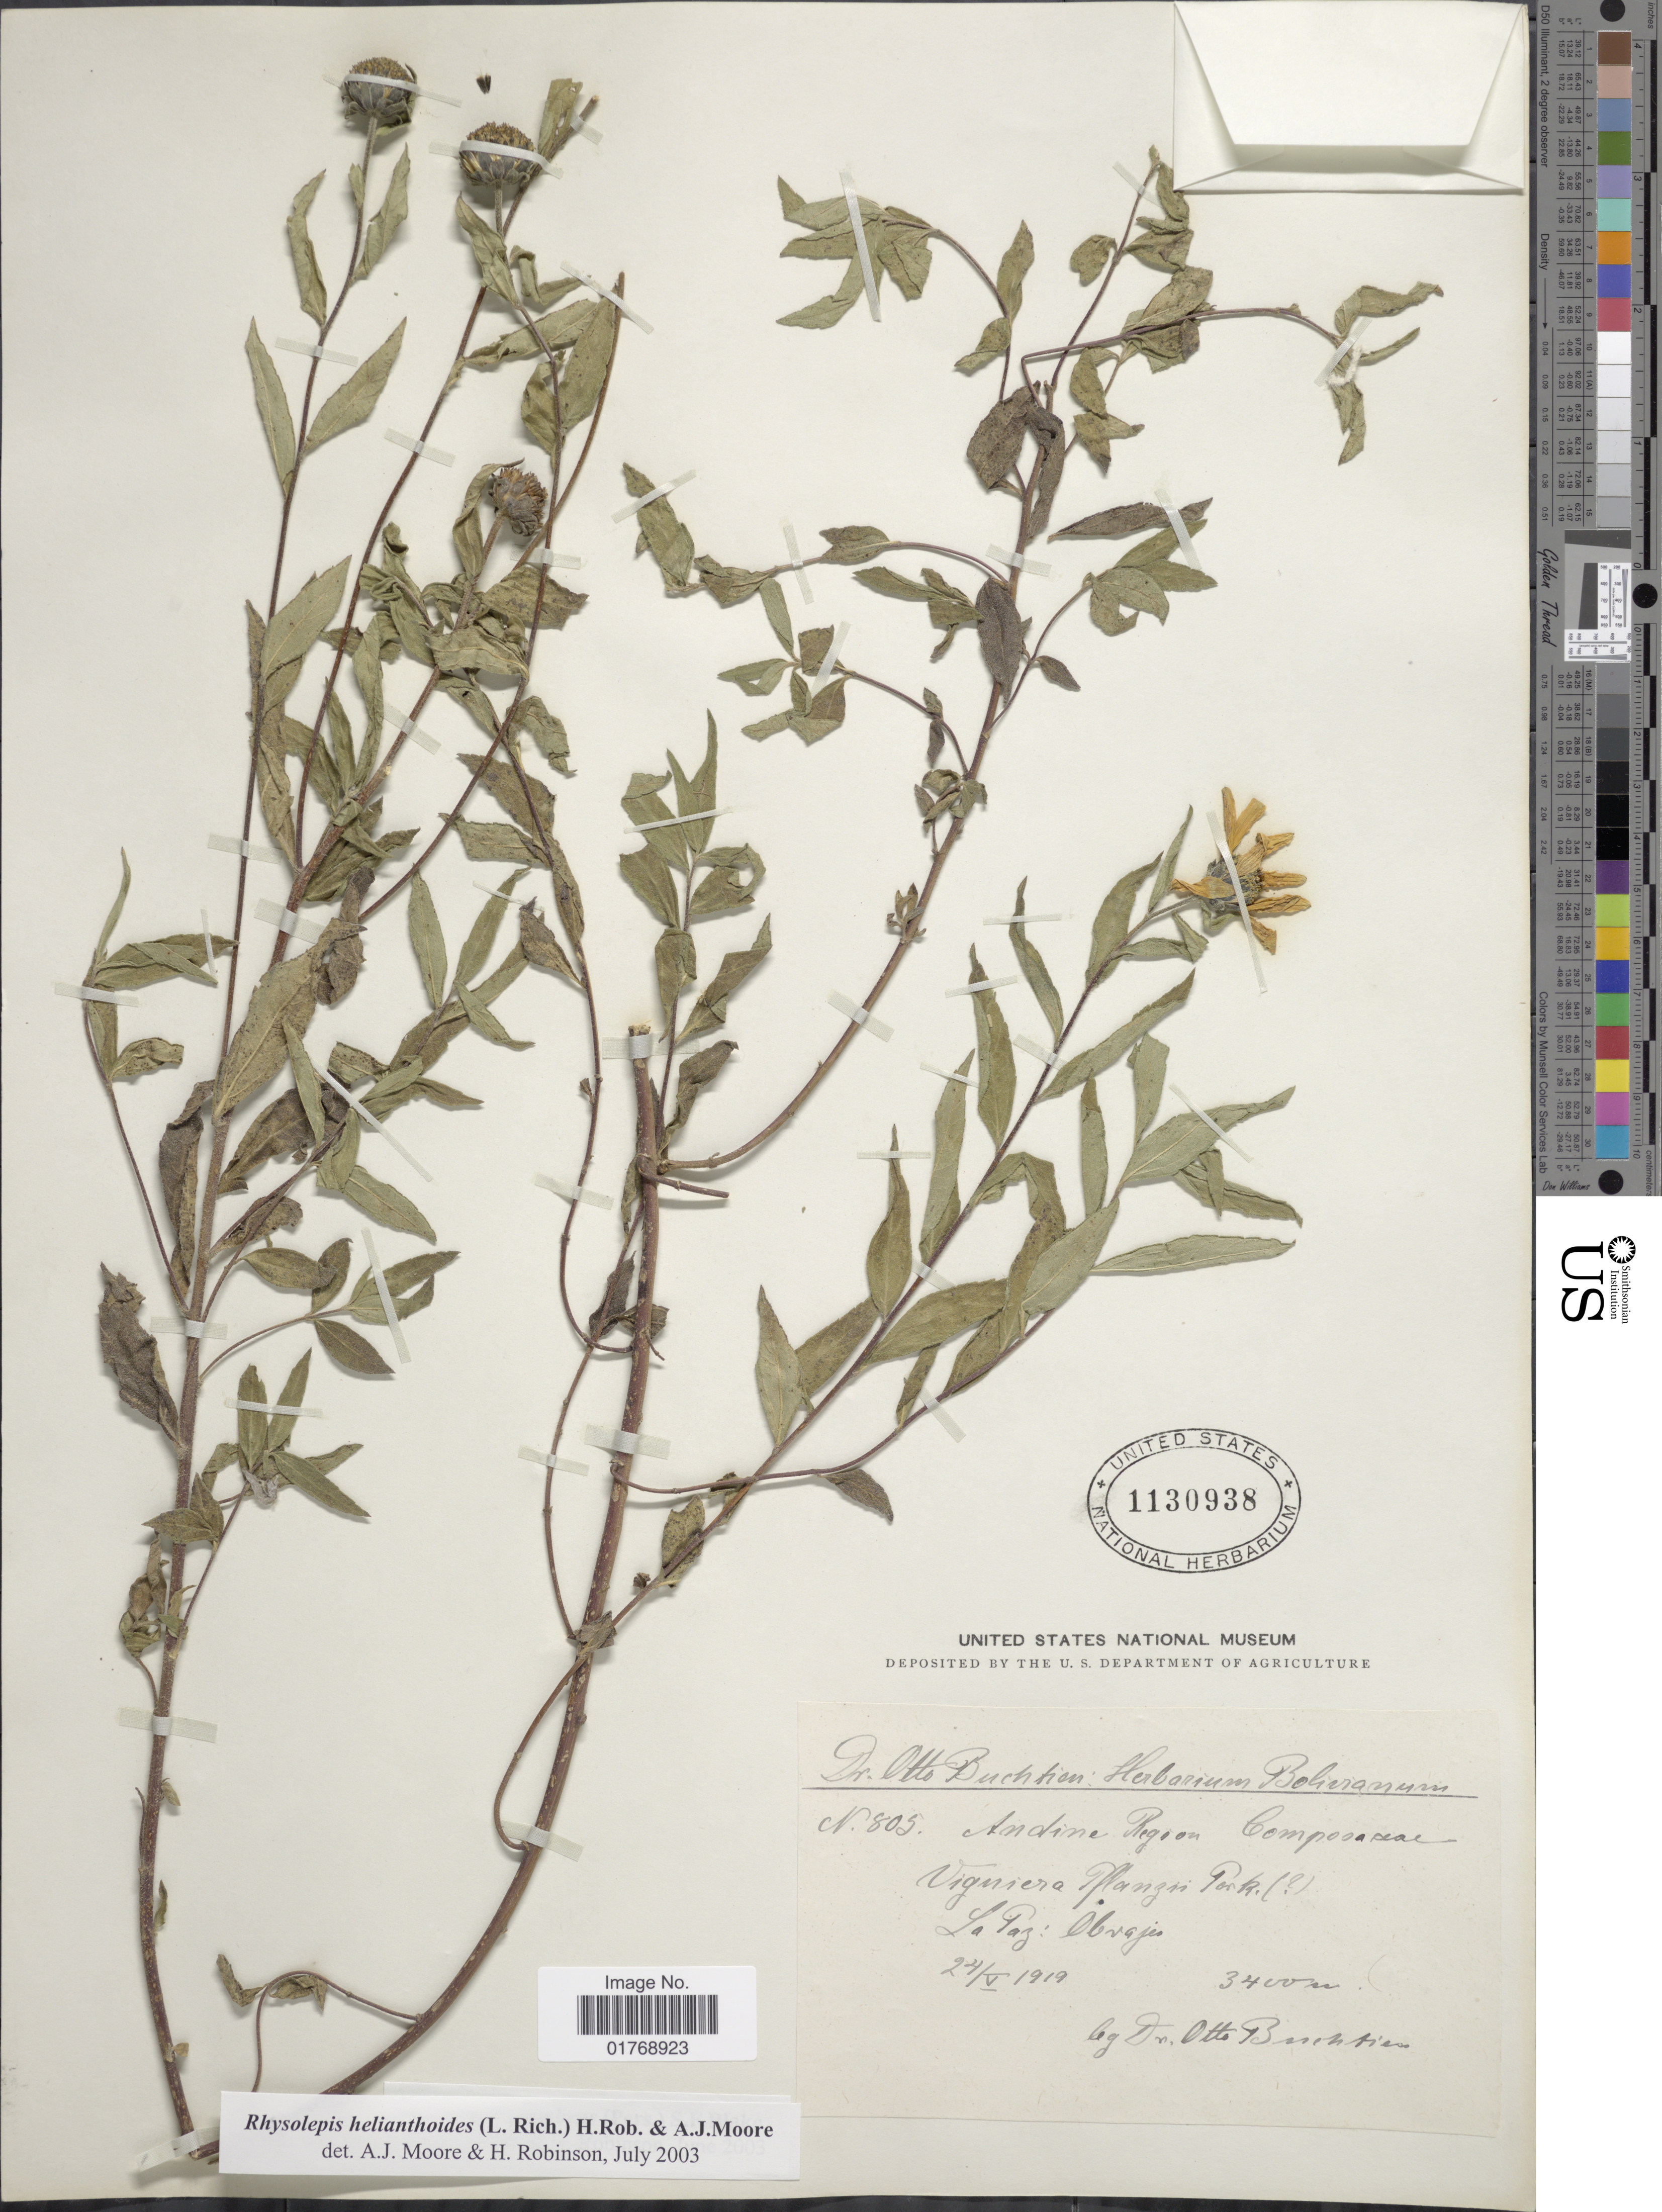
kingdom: Plantae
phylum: Tracheophyta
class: Magnoliopsida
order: Asterales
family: Asteraceae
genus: Viguiera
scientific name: Viguiera procumbens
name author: (Pers.) S.F. Blake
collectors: O. Buchtien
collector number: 805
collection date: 1919-05-24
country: Bolivia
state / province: La Paz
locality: Andine Region. Obrajes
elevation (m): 3400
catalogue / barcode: US 1130938